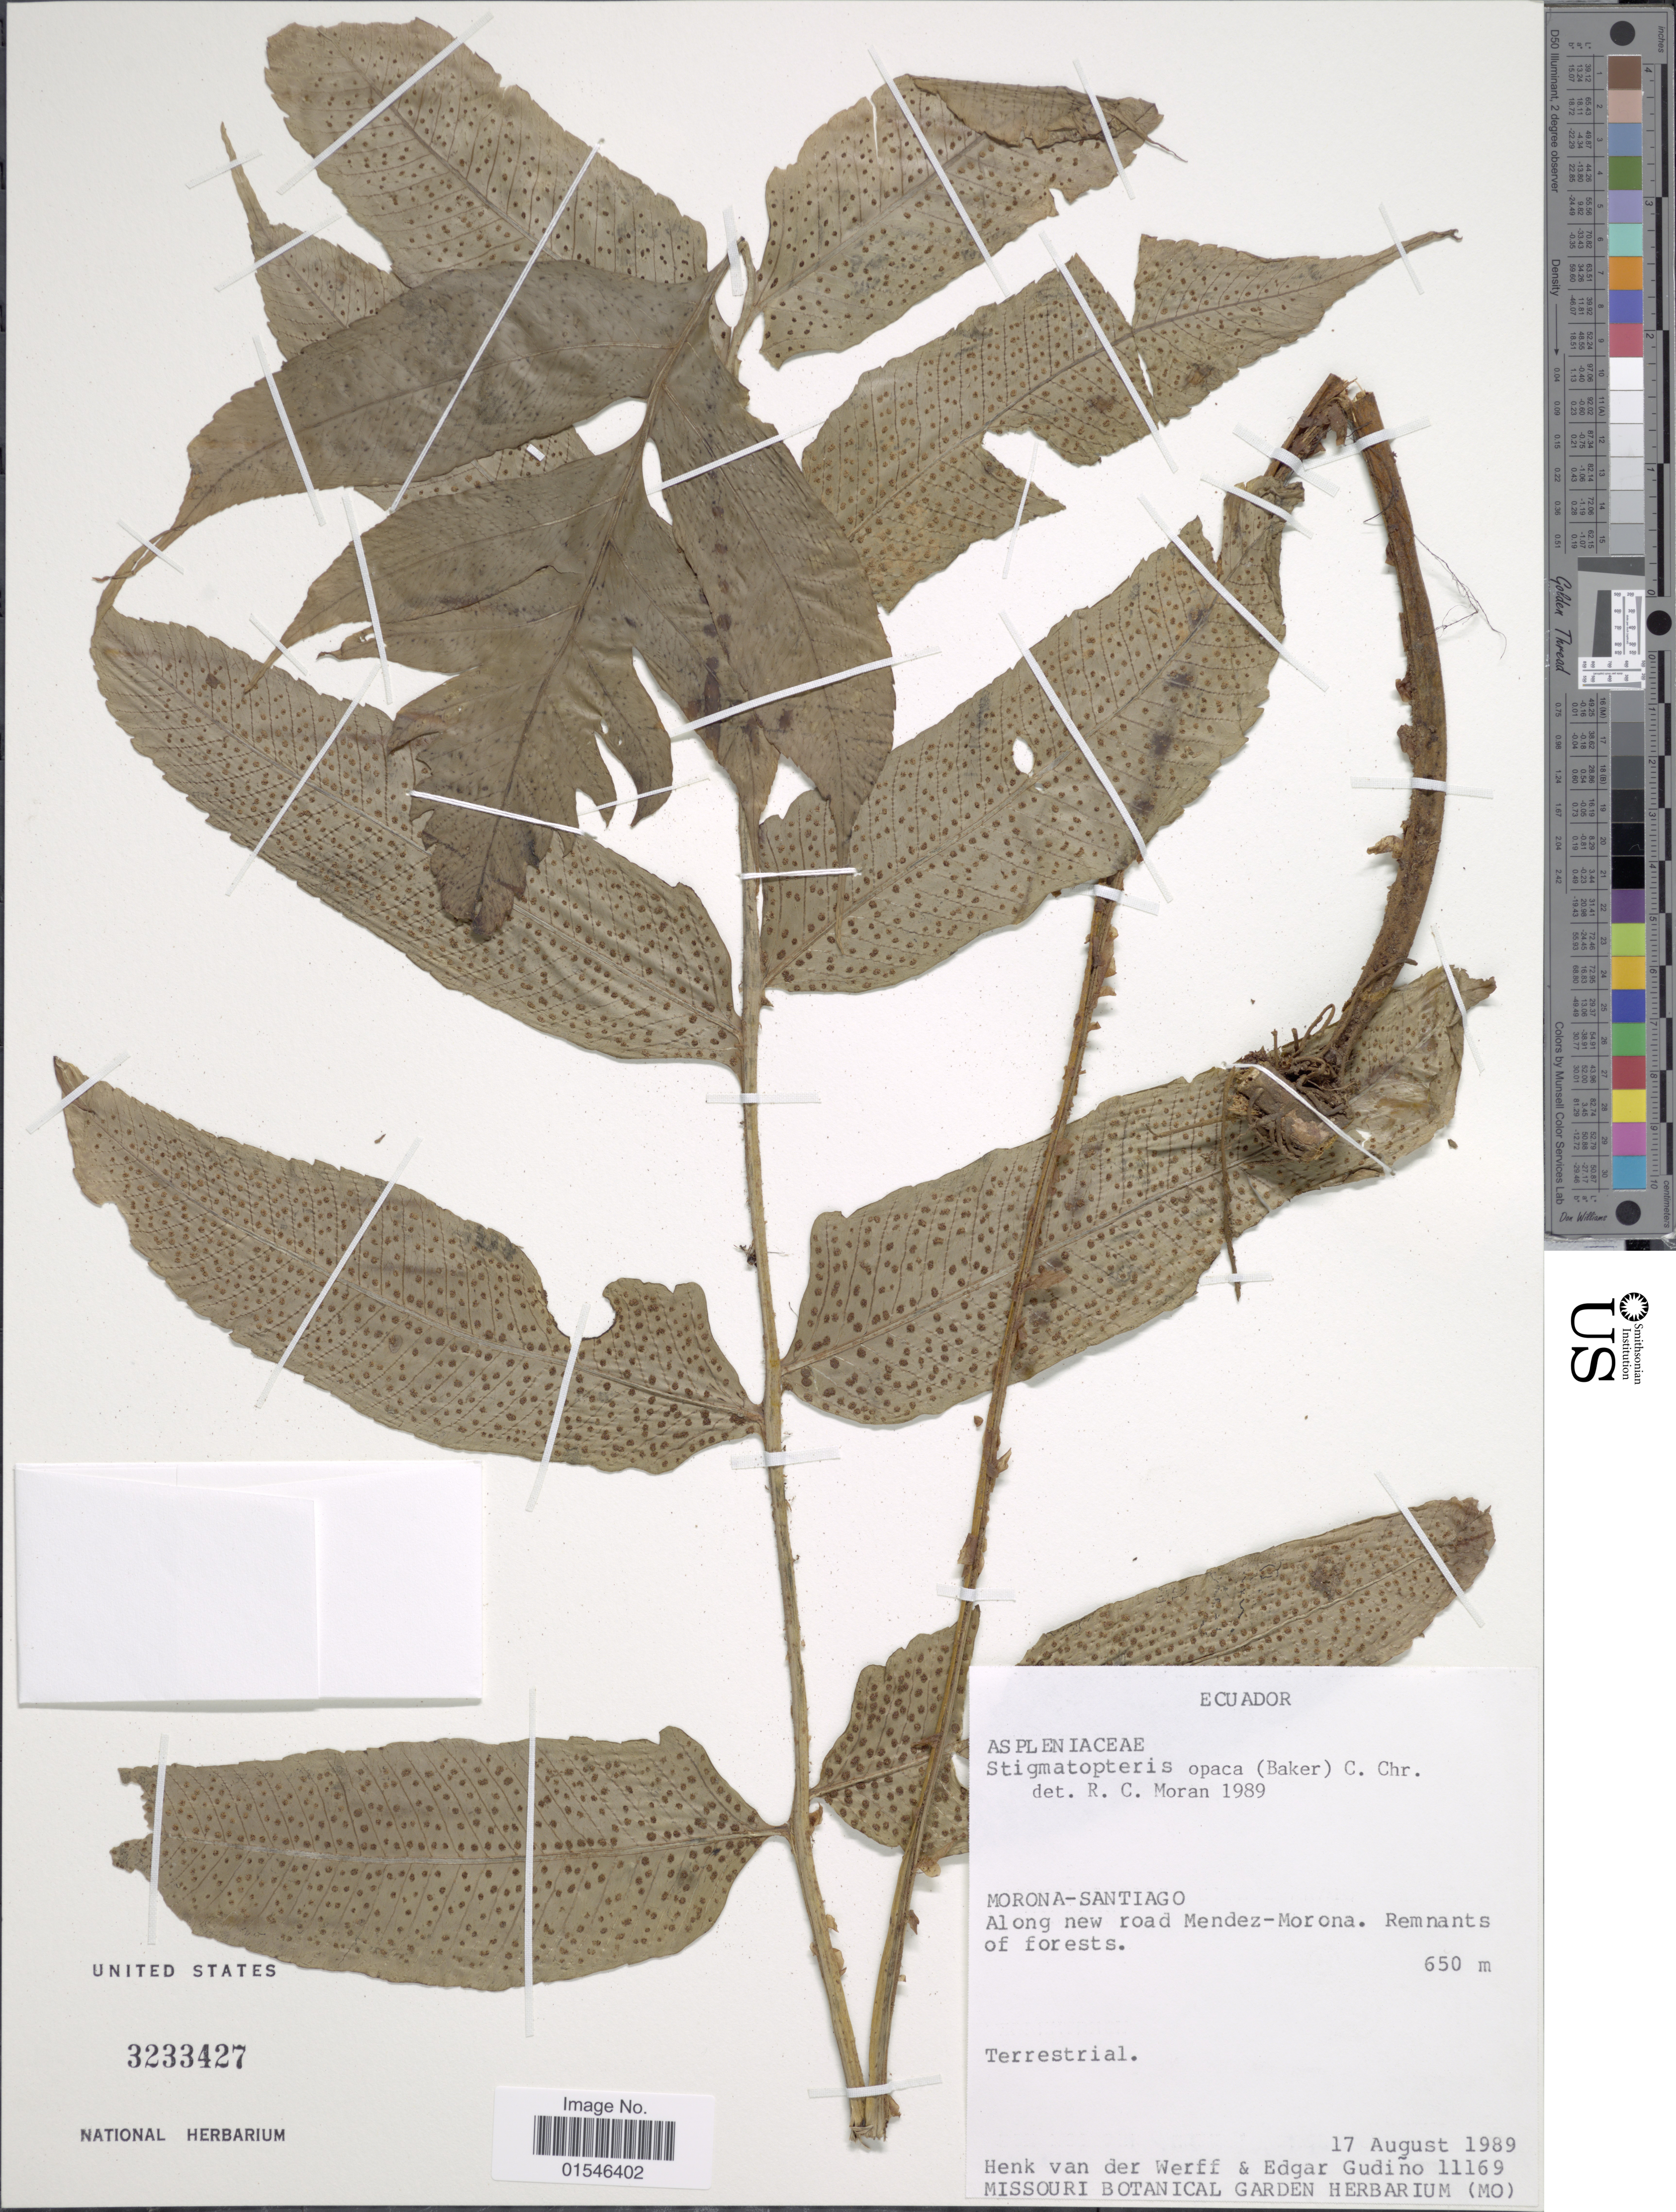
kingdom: Plantae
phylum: Tracheophyta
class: Polypodiopsida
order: Polypodiales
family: Dryopteridaceae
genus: Stigmatopteris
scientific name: Stigmatopteris opaca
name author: (Baker) C. Chr.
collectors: H. van der Werff & E. Gudiño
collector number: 11169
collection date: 1989-08-17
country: Ecuador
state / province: Morona-Santiago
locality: Along new road Mendez-Morona. Remnants of forests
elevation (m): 650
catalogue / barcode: US 3233427